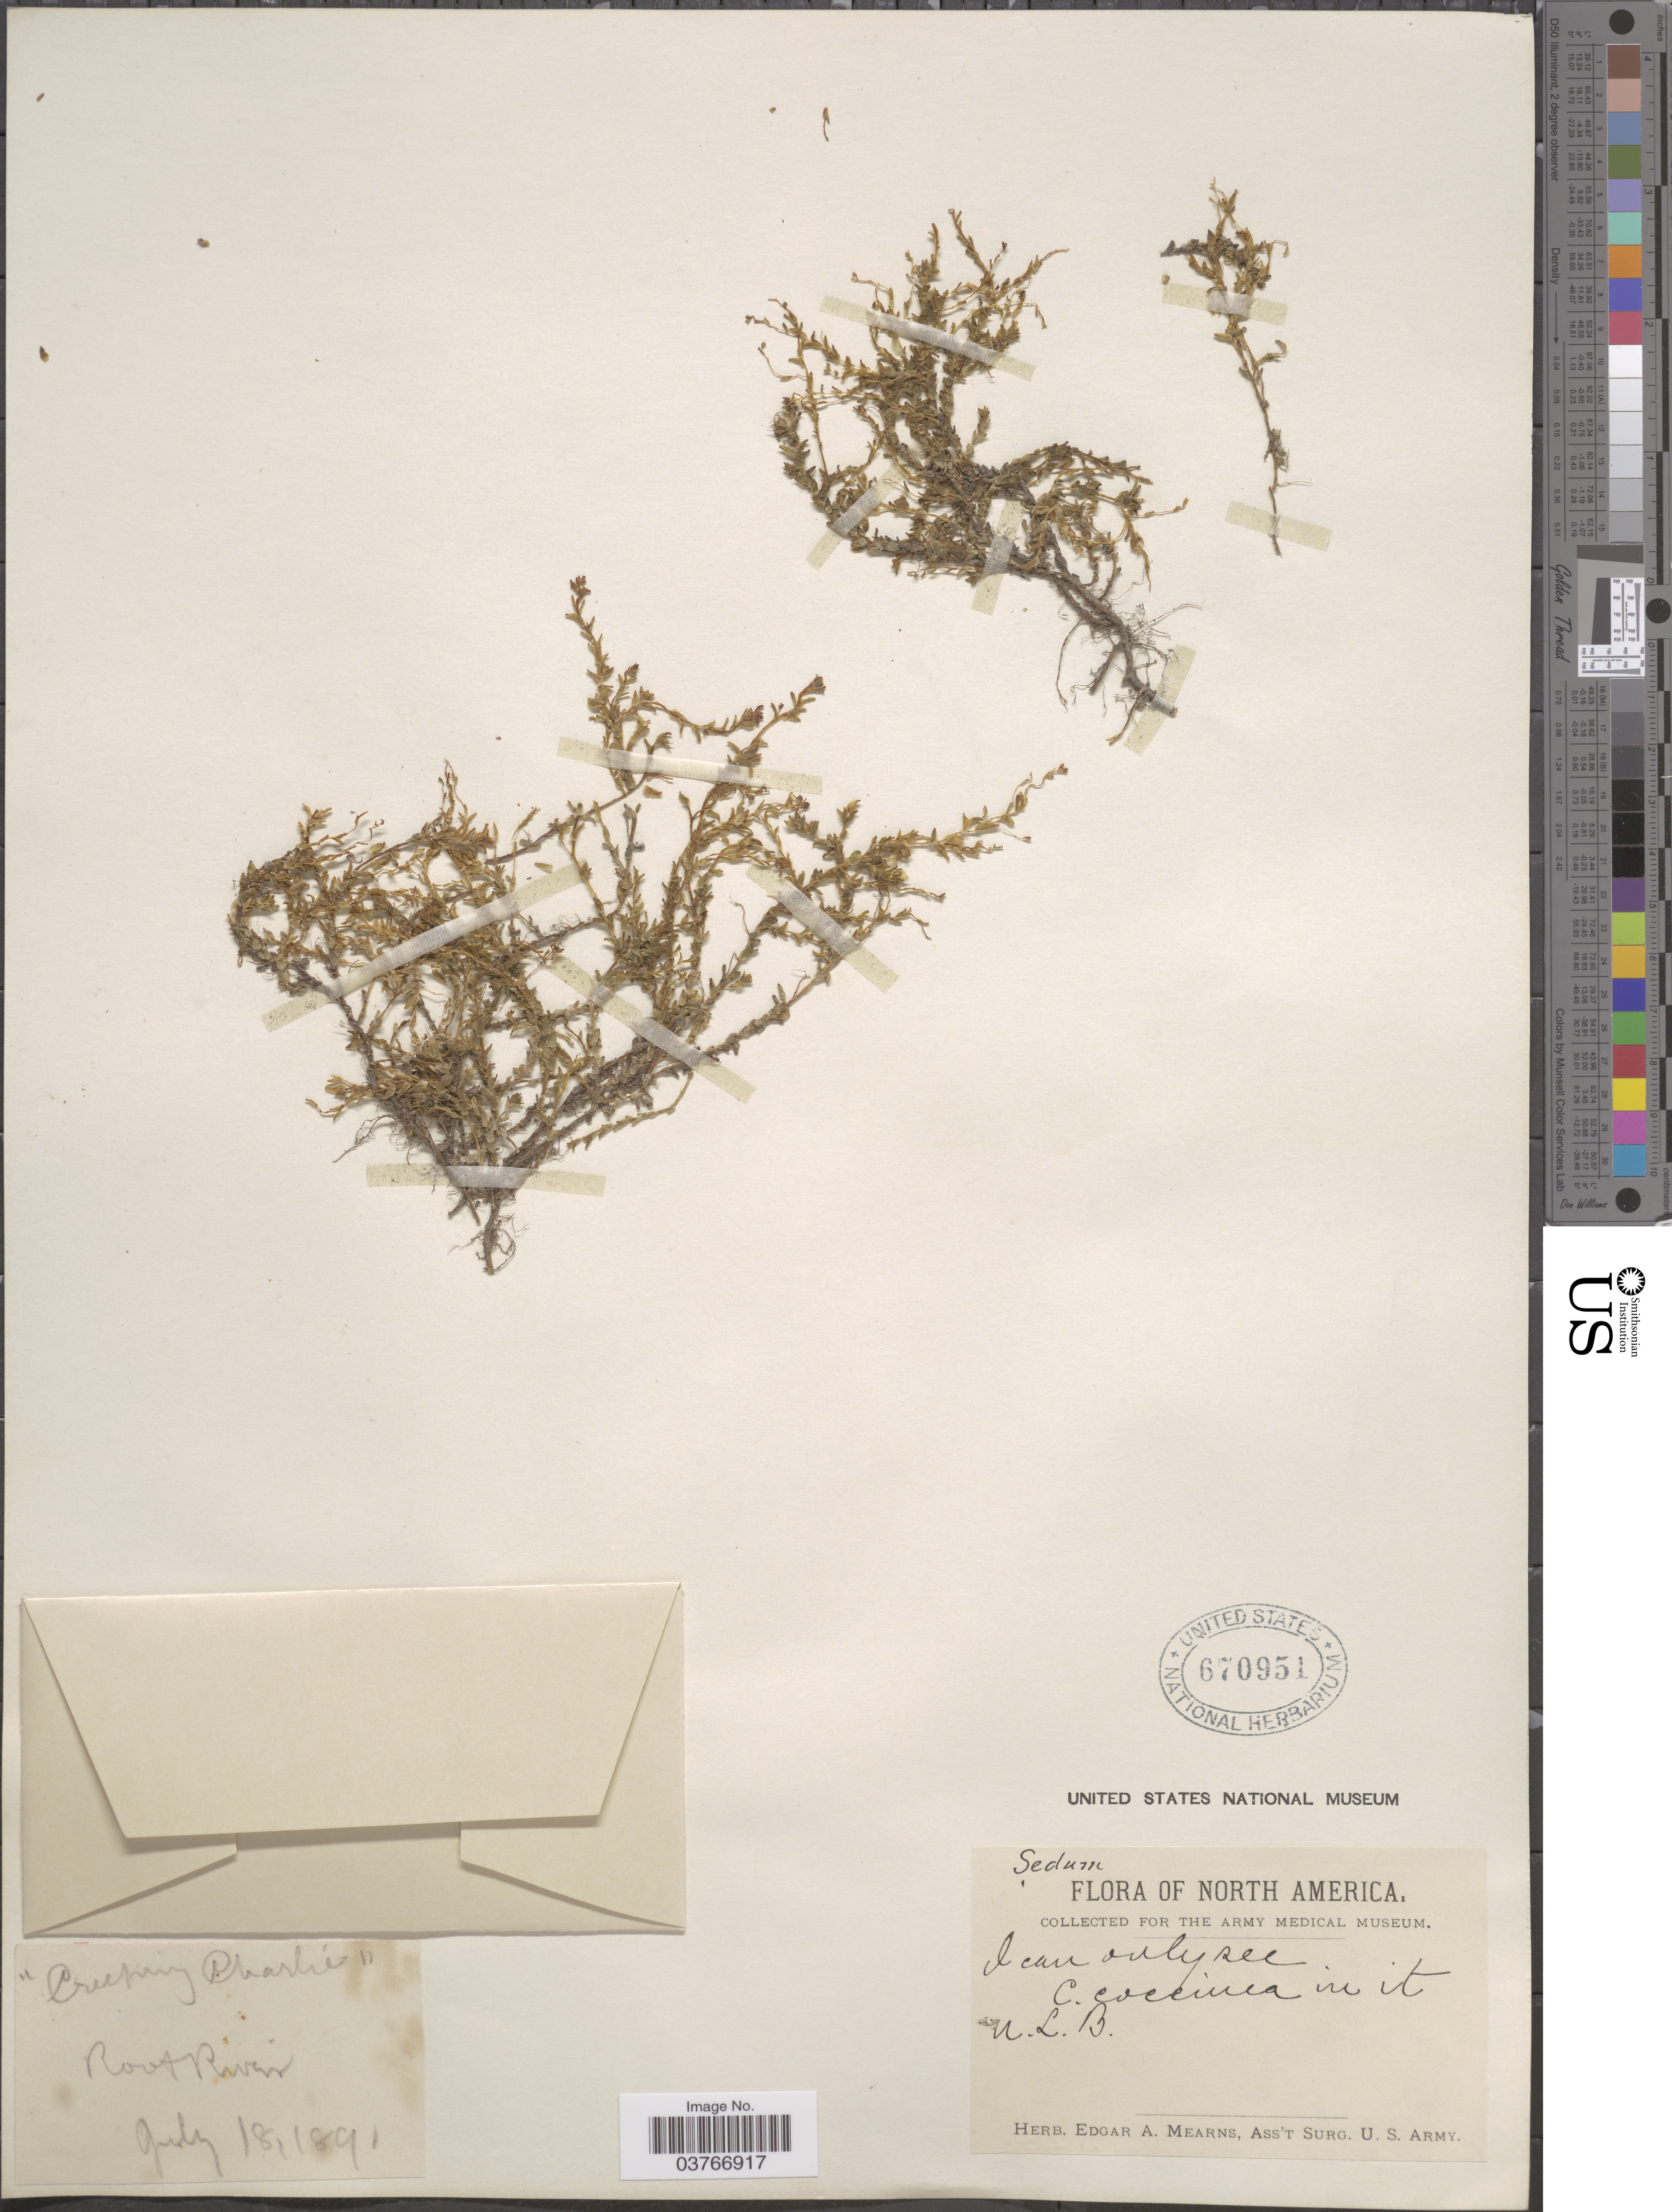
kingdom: Plantae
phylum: Tracheophyta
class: Magnoliopsida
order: Saxifragales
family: Crassulaceae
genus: Sedum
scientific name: Sedum sp.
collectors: ex herb. Edgar A. Mearns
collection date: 1891-07-18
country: United States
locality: Creeping Charlie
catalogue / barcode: US 670951